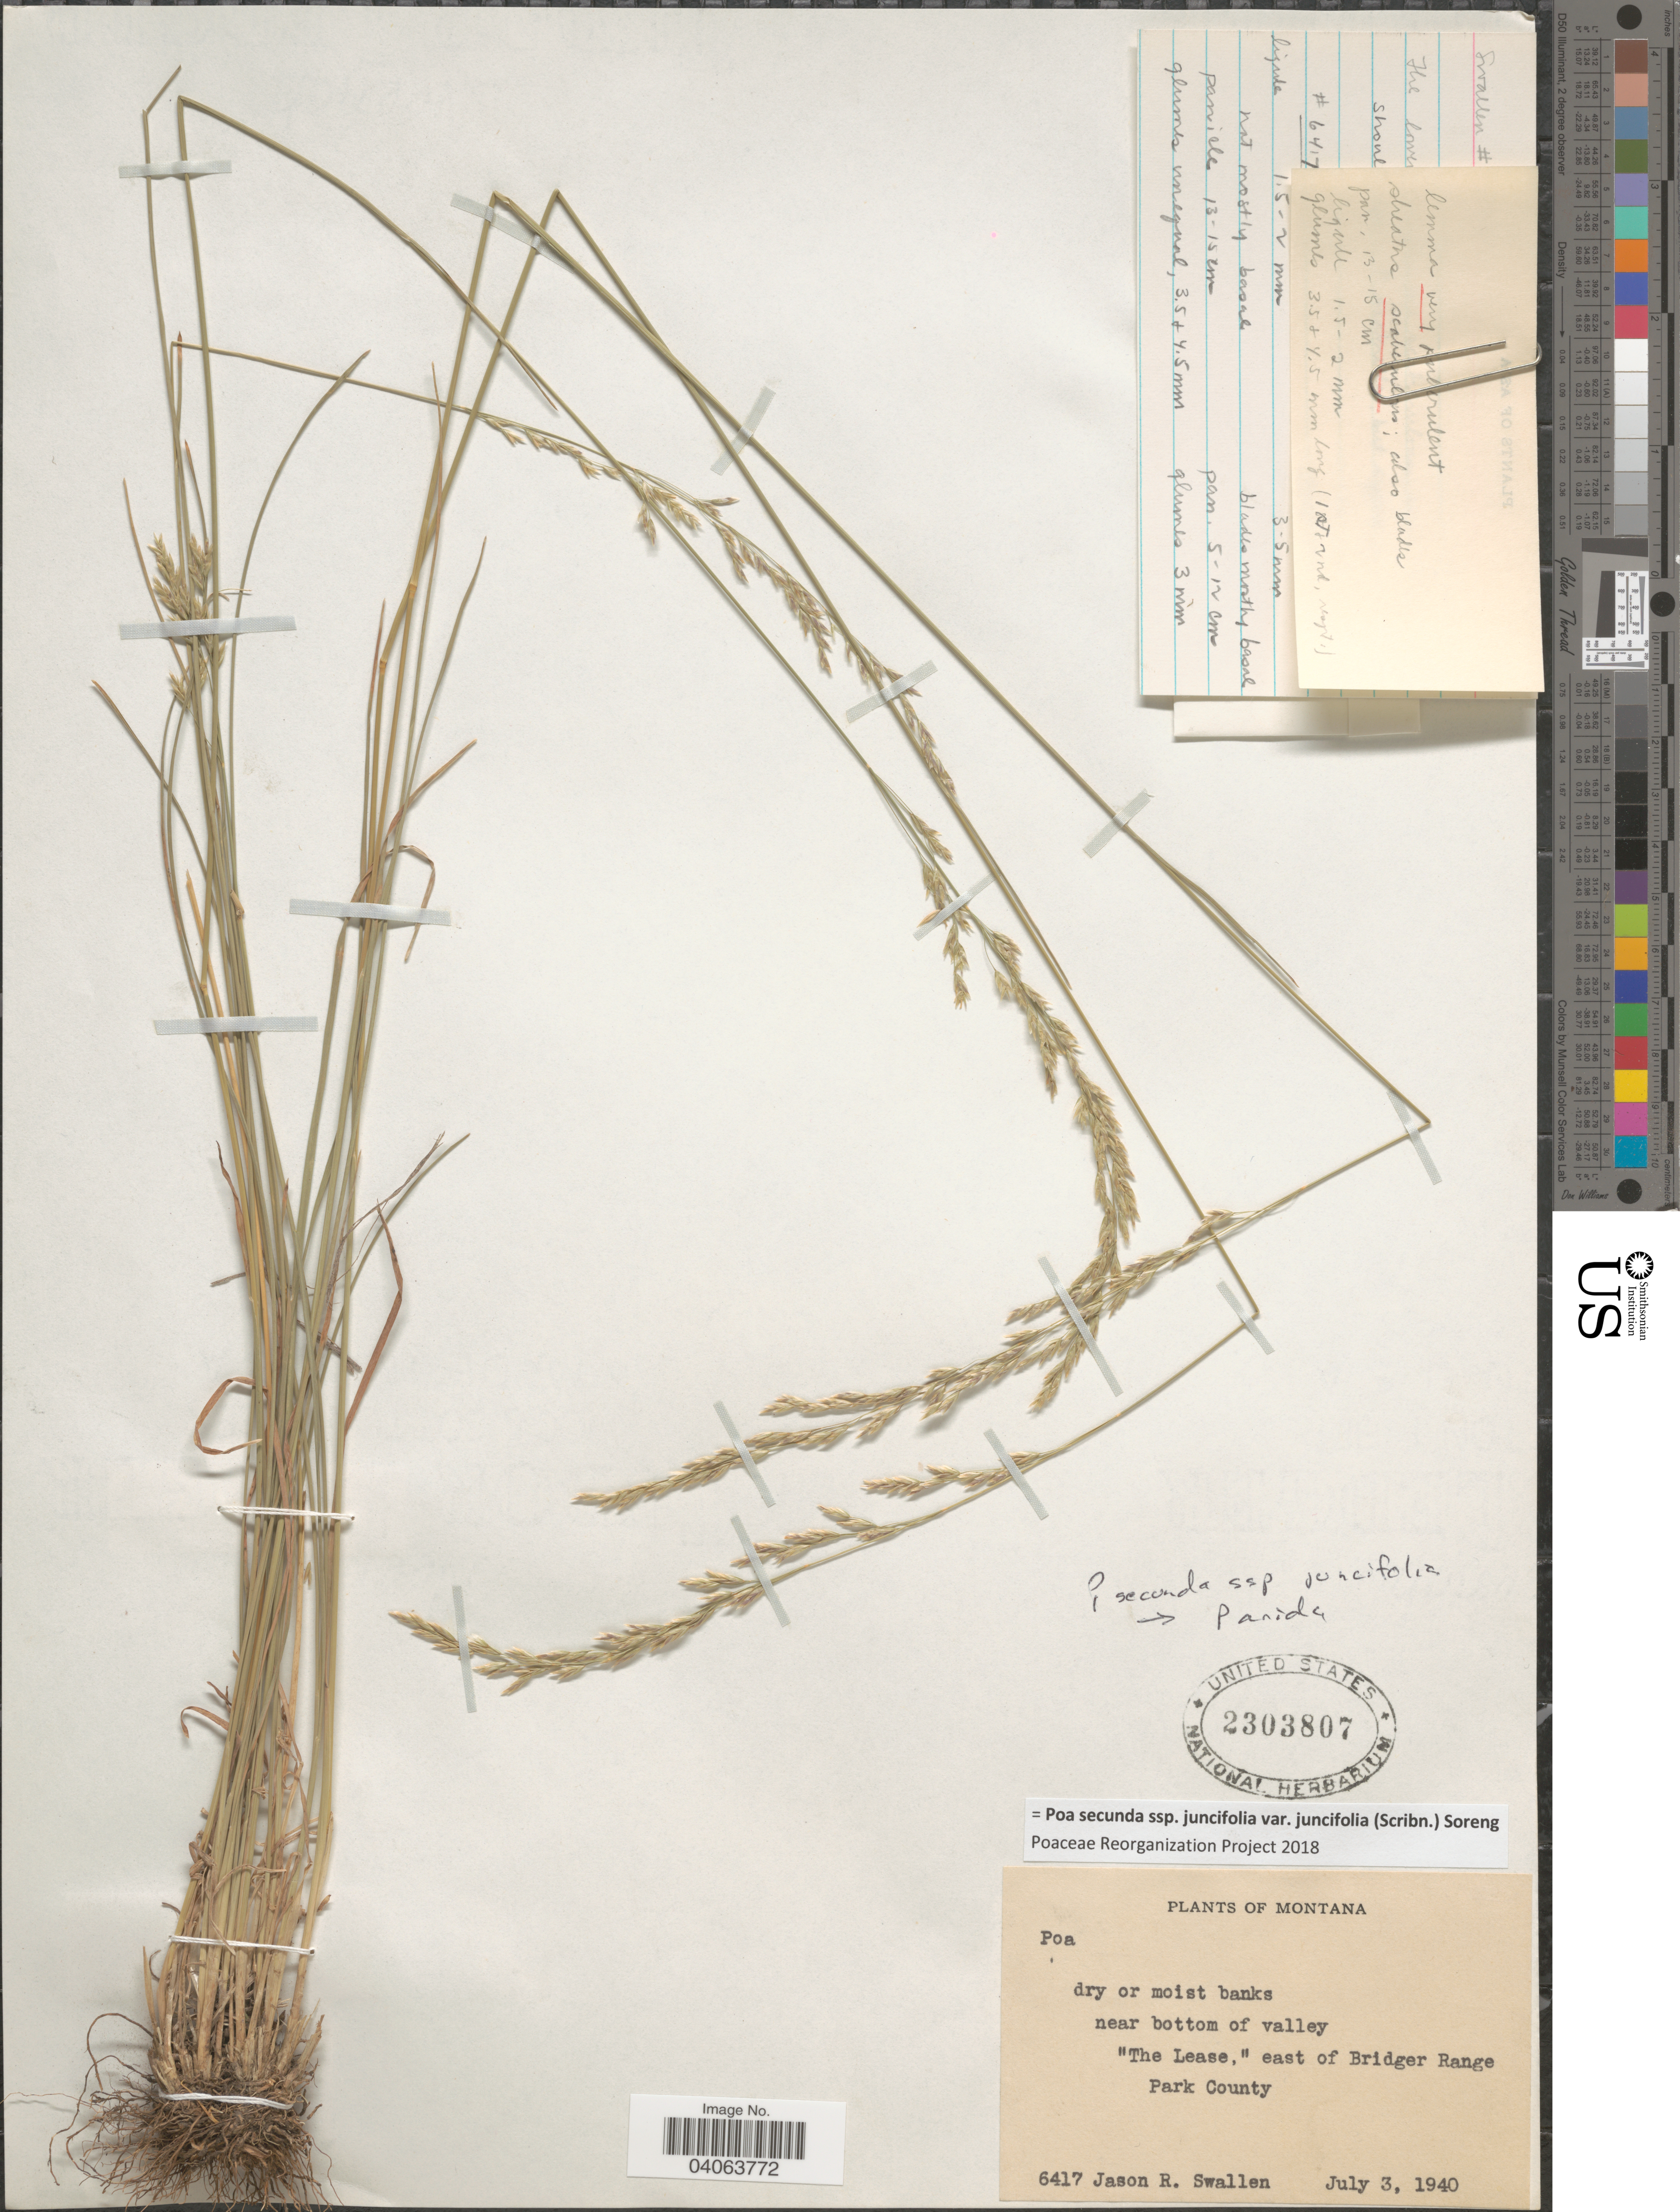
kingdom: Plantae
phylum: Tracheophyta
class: Liliopsida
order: Poales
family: Poaceae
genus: Poa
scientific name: Poa secunda subsp. juncifolia var. juncifolia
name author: (Scribn.) Soreng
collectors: J. R. Swallen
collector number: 6417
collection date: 1940-07-03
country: United States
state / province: Montana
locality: Dry or moist banks near bottom of valley "The Lease," east of Bridger Range Park County.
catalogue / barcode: US 2303807